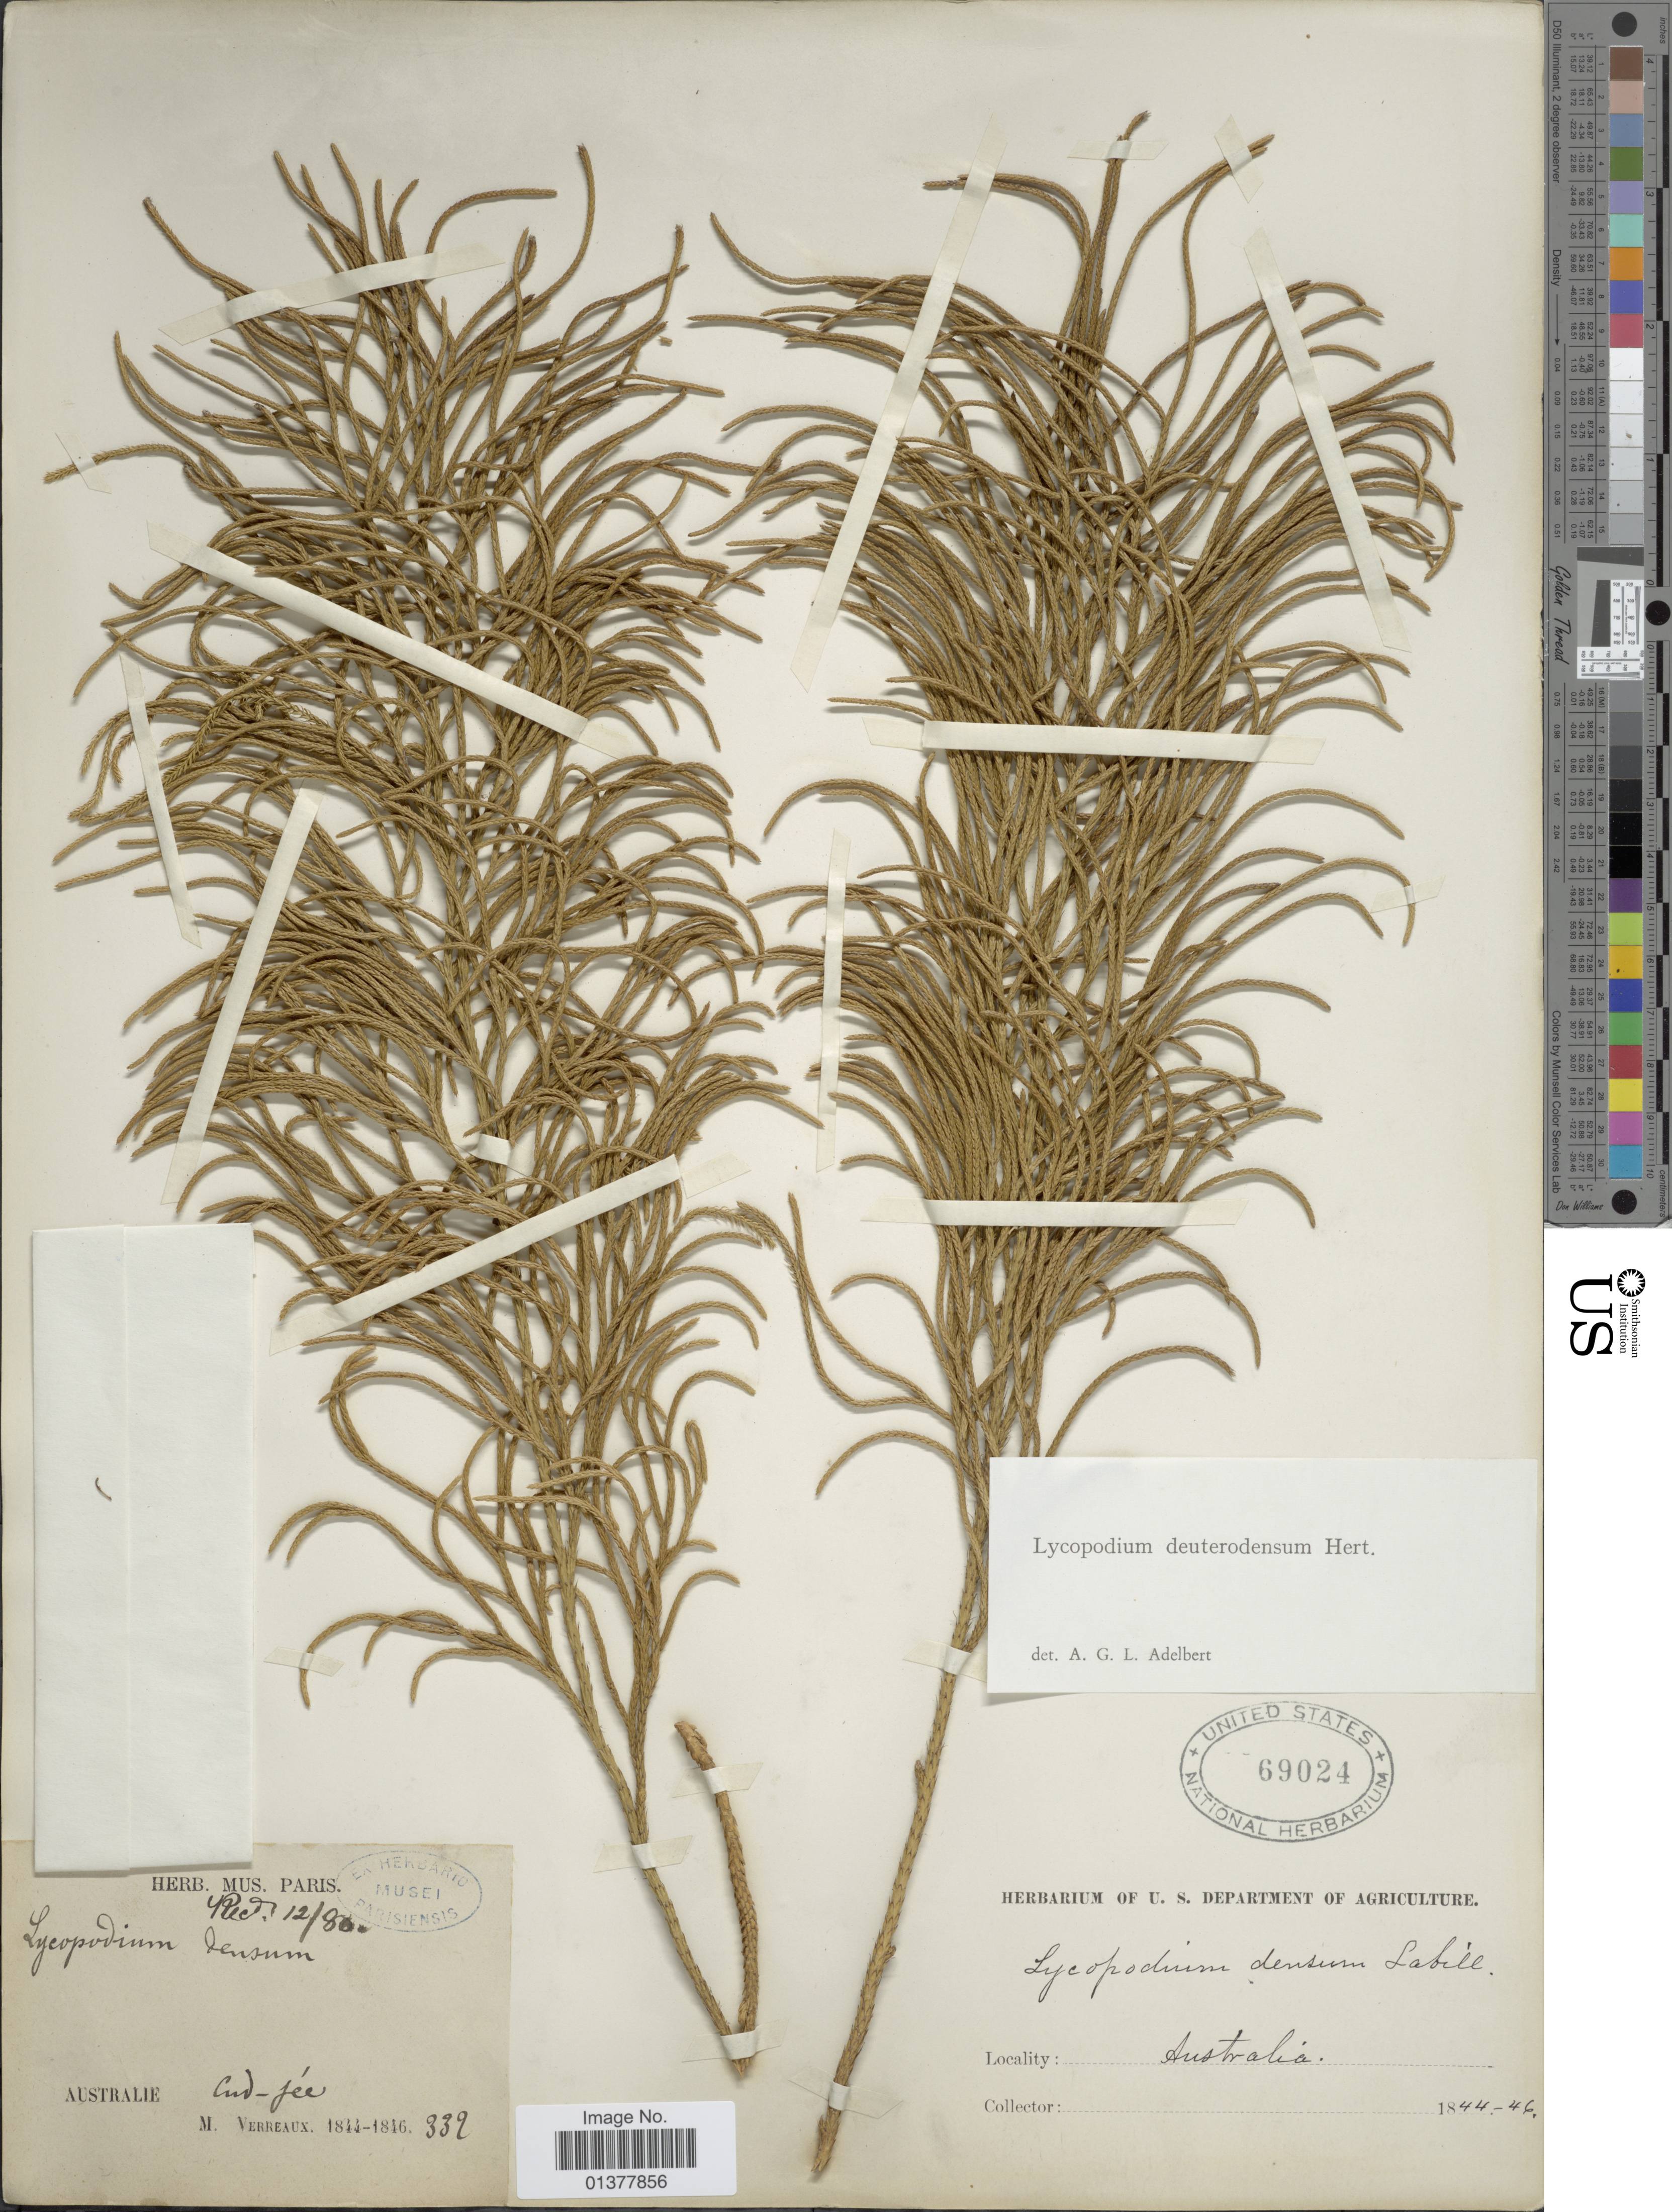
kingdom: Plantae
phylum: Tracheophyta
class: Lycopodiopsida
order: Lycopodiales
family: Lycopodiaceae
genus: Pseudolycopodium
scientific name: Pseudolycopodium densum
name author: (Rothm.) Holub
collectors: M. Verreaux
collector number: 339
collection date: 1844/1846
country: Australia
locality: Cud-jee [Cudgee]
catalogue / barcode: US 69024